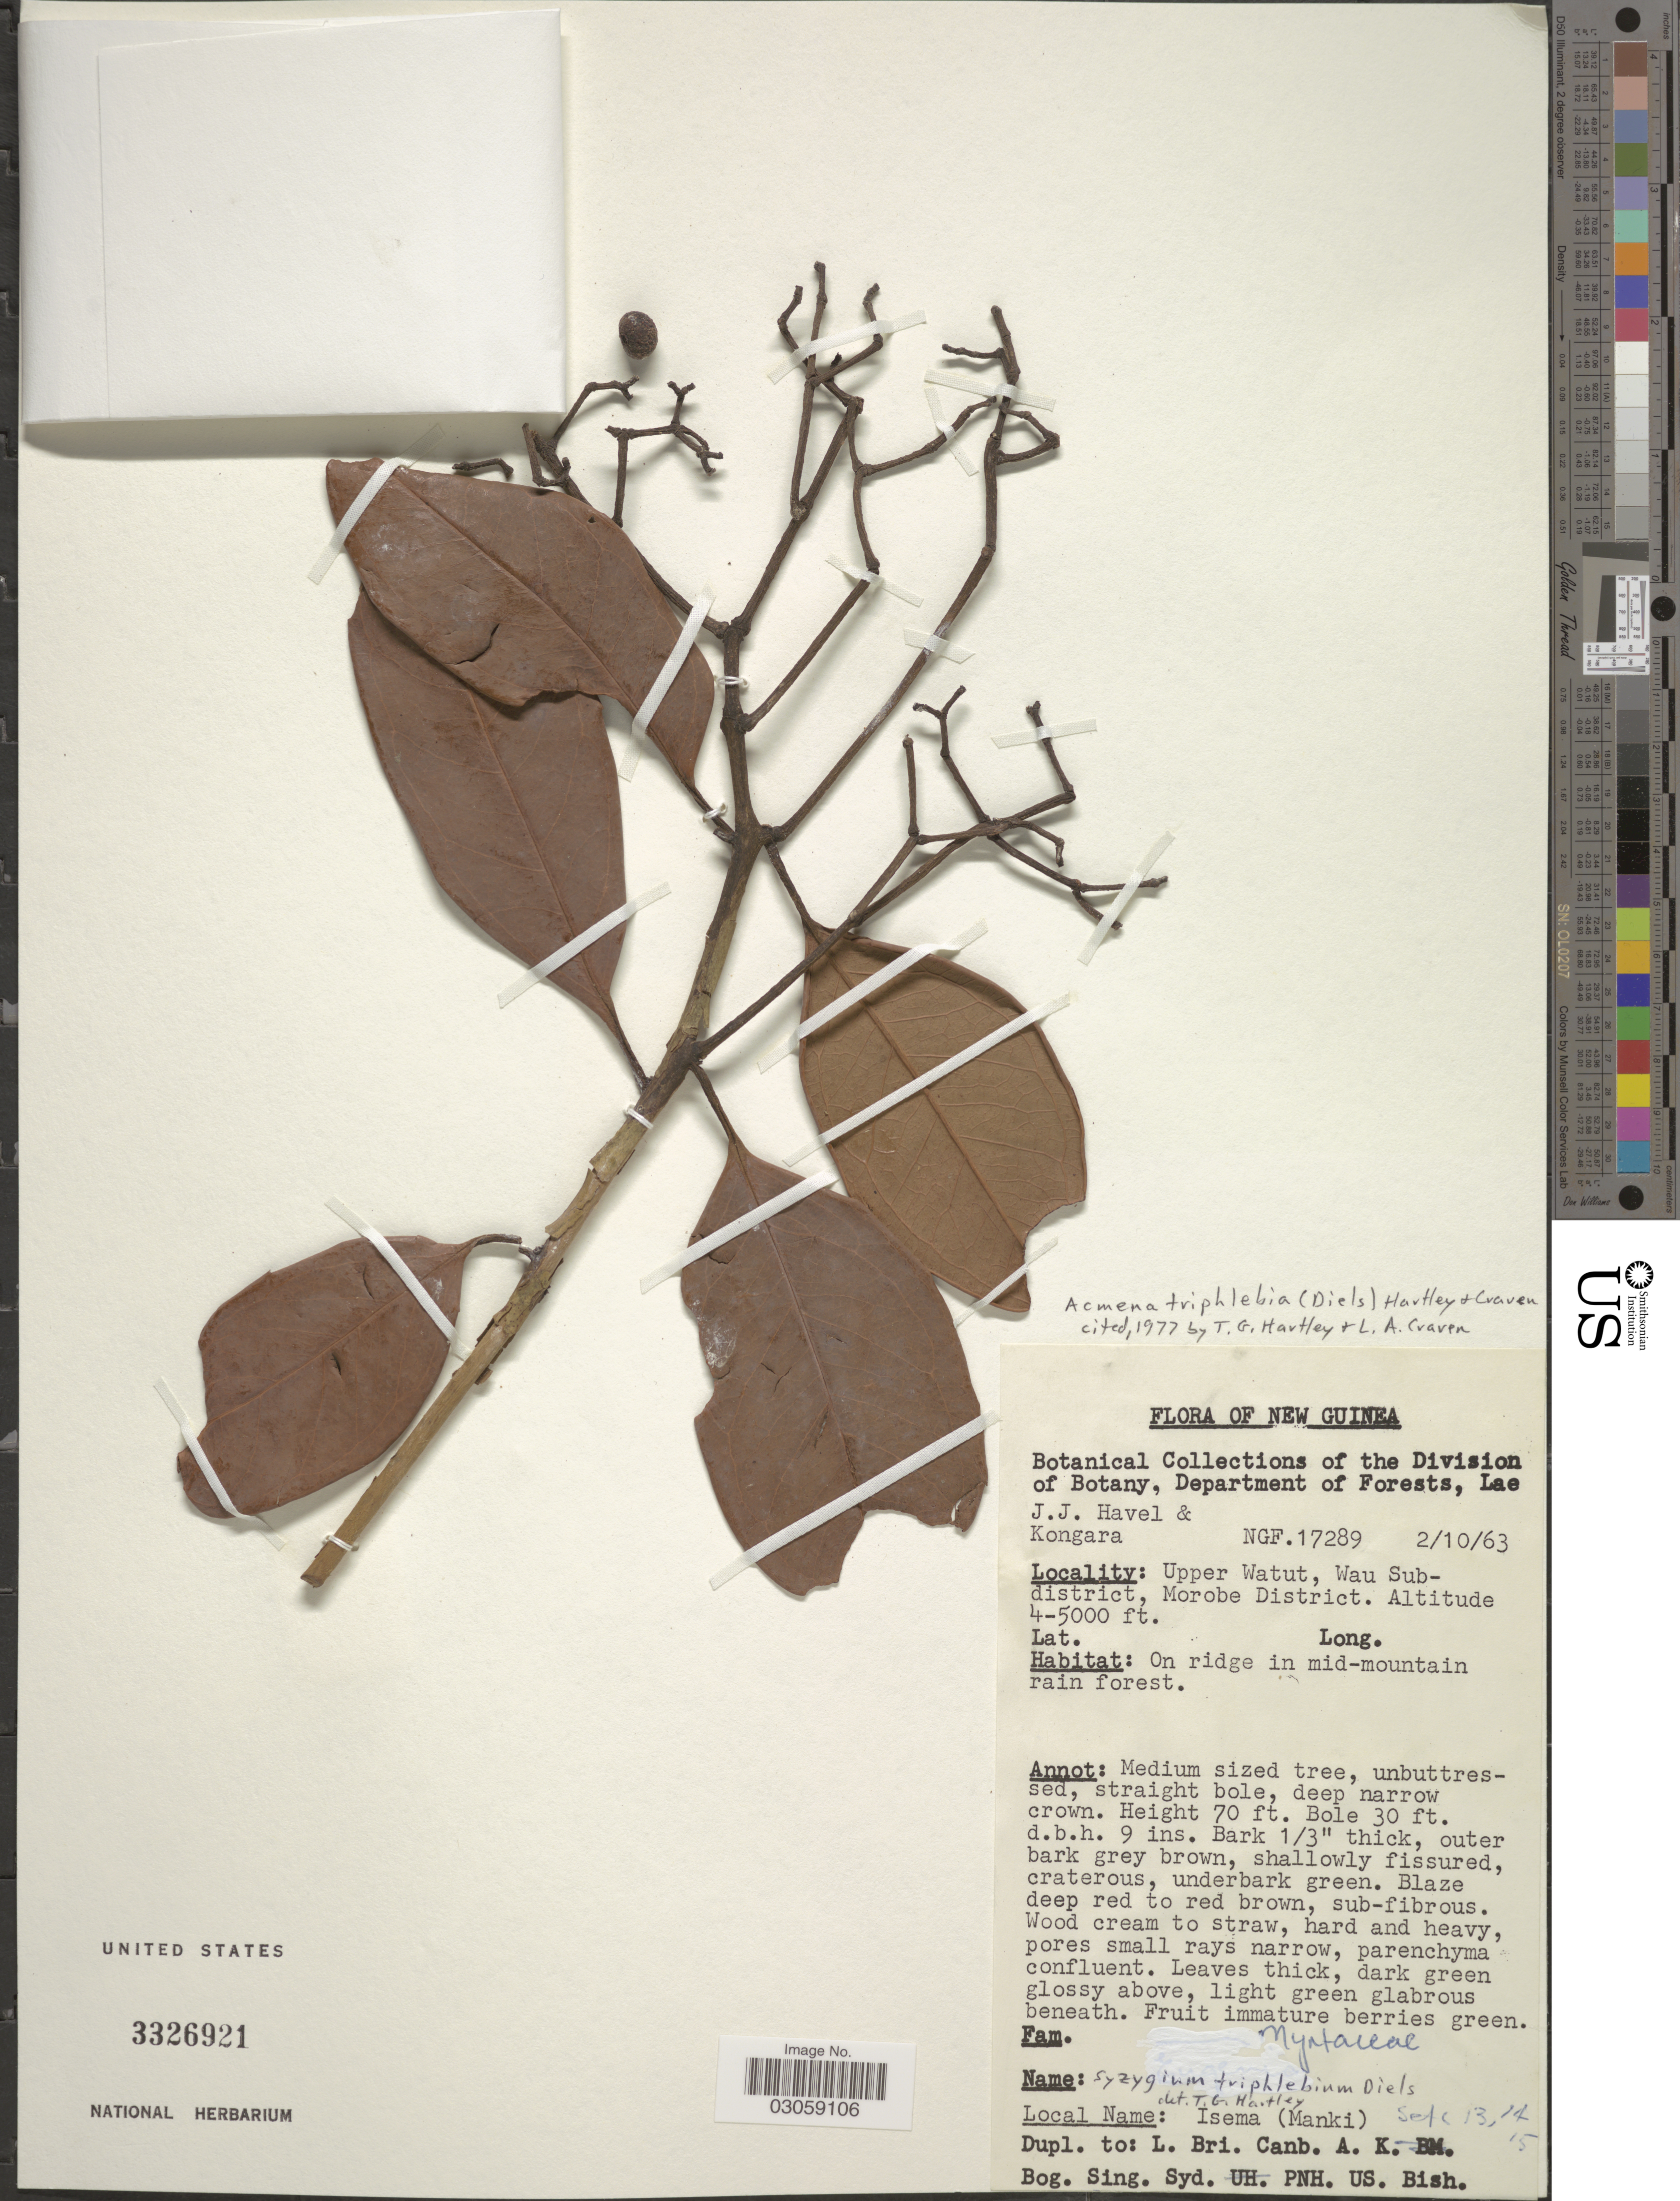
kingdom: Plantae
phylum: Tracheophyta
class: Magnoliopsida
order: Myrtales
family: Myrtaceae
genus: Syzygium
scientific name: Syzygium triphlebium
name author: Diels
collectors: J. Havel & -. Kongara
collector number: NGF17289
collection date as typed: Transcribed d/m/y: 2/10/63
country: Papua New Guinea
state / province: Morobe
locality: New Guinea, Upper Watut, Wau Subdistrict, Morobe District.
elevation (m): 1219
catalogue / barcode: US 3326921